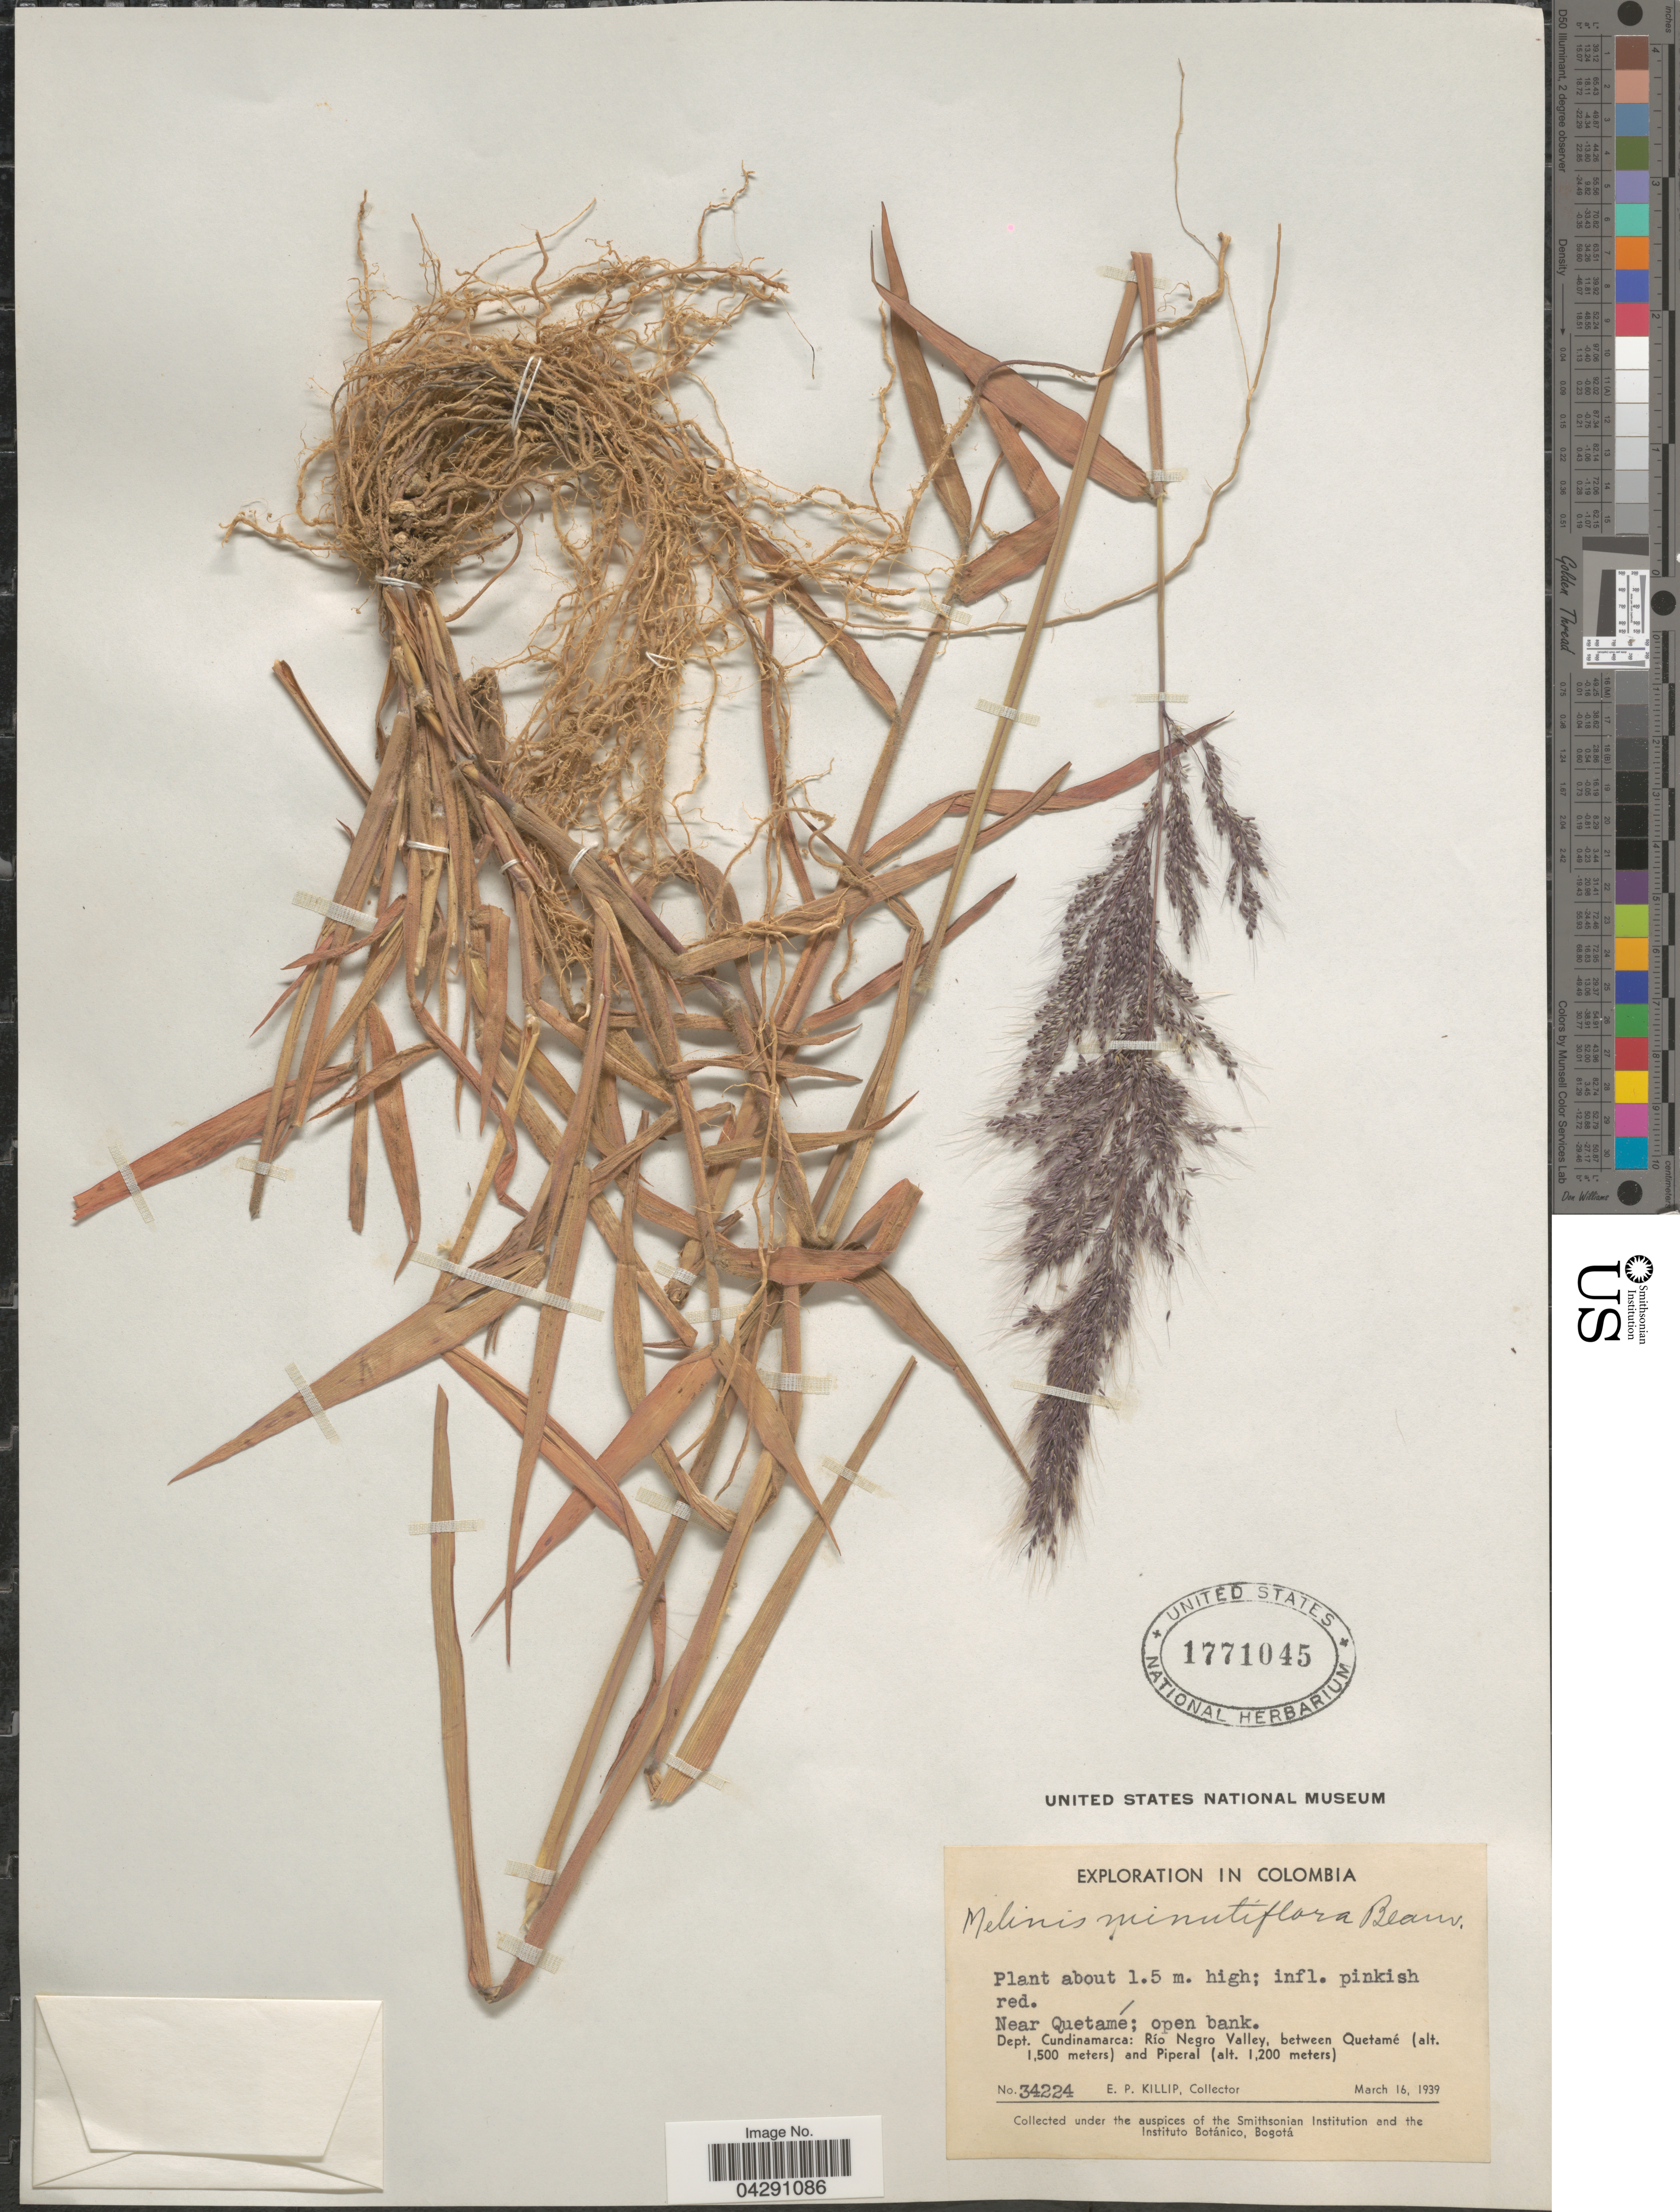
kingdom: Plantae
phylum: Tracheophyta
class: Liliopsida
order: Poales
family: Poaceae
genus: Melinis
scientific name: Melinis minutiflora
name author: P. Beauv.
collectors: E. P. Killip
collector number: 34224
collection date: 1939-03-16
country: Colombia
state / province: Cundinamarca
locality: Exploration in Colombia. Near Quetamé. Dept. Cundinamarca: Río Negro Valley, between Quetamé and Piperal.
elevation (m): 1200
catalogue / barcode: US 1771045